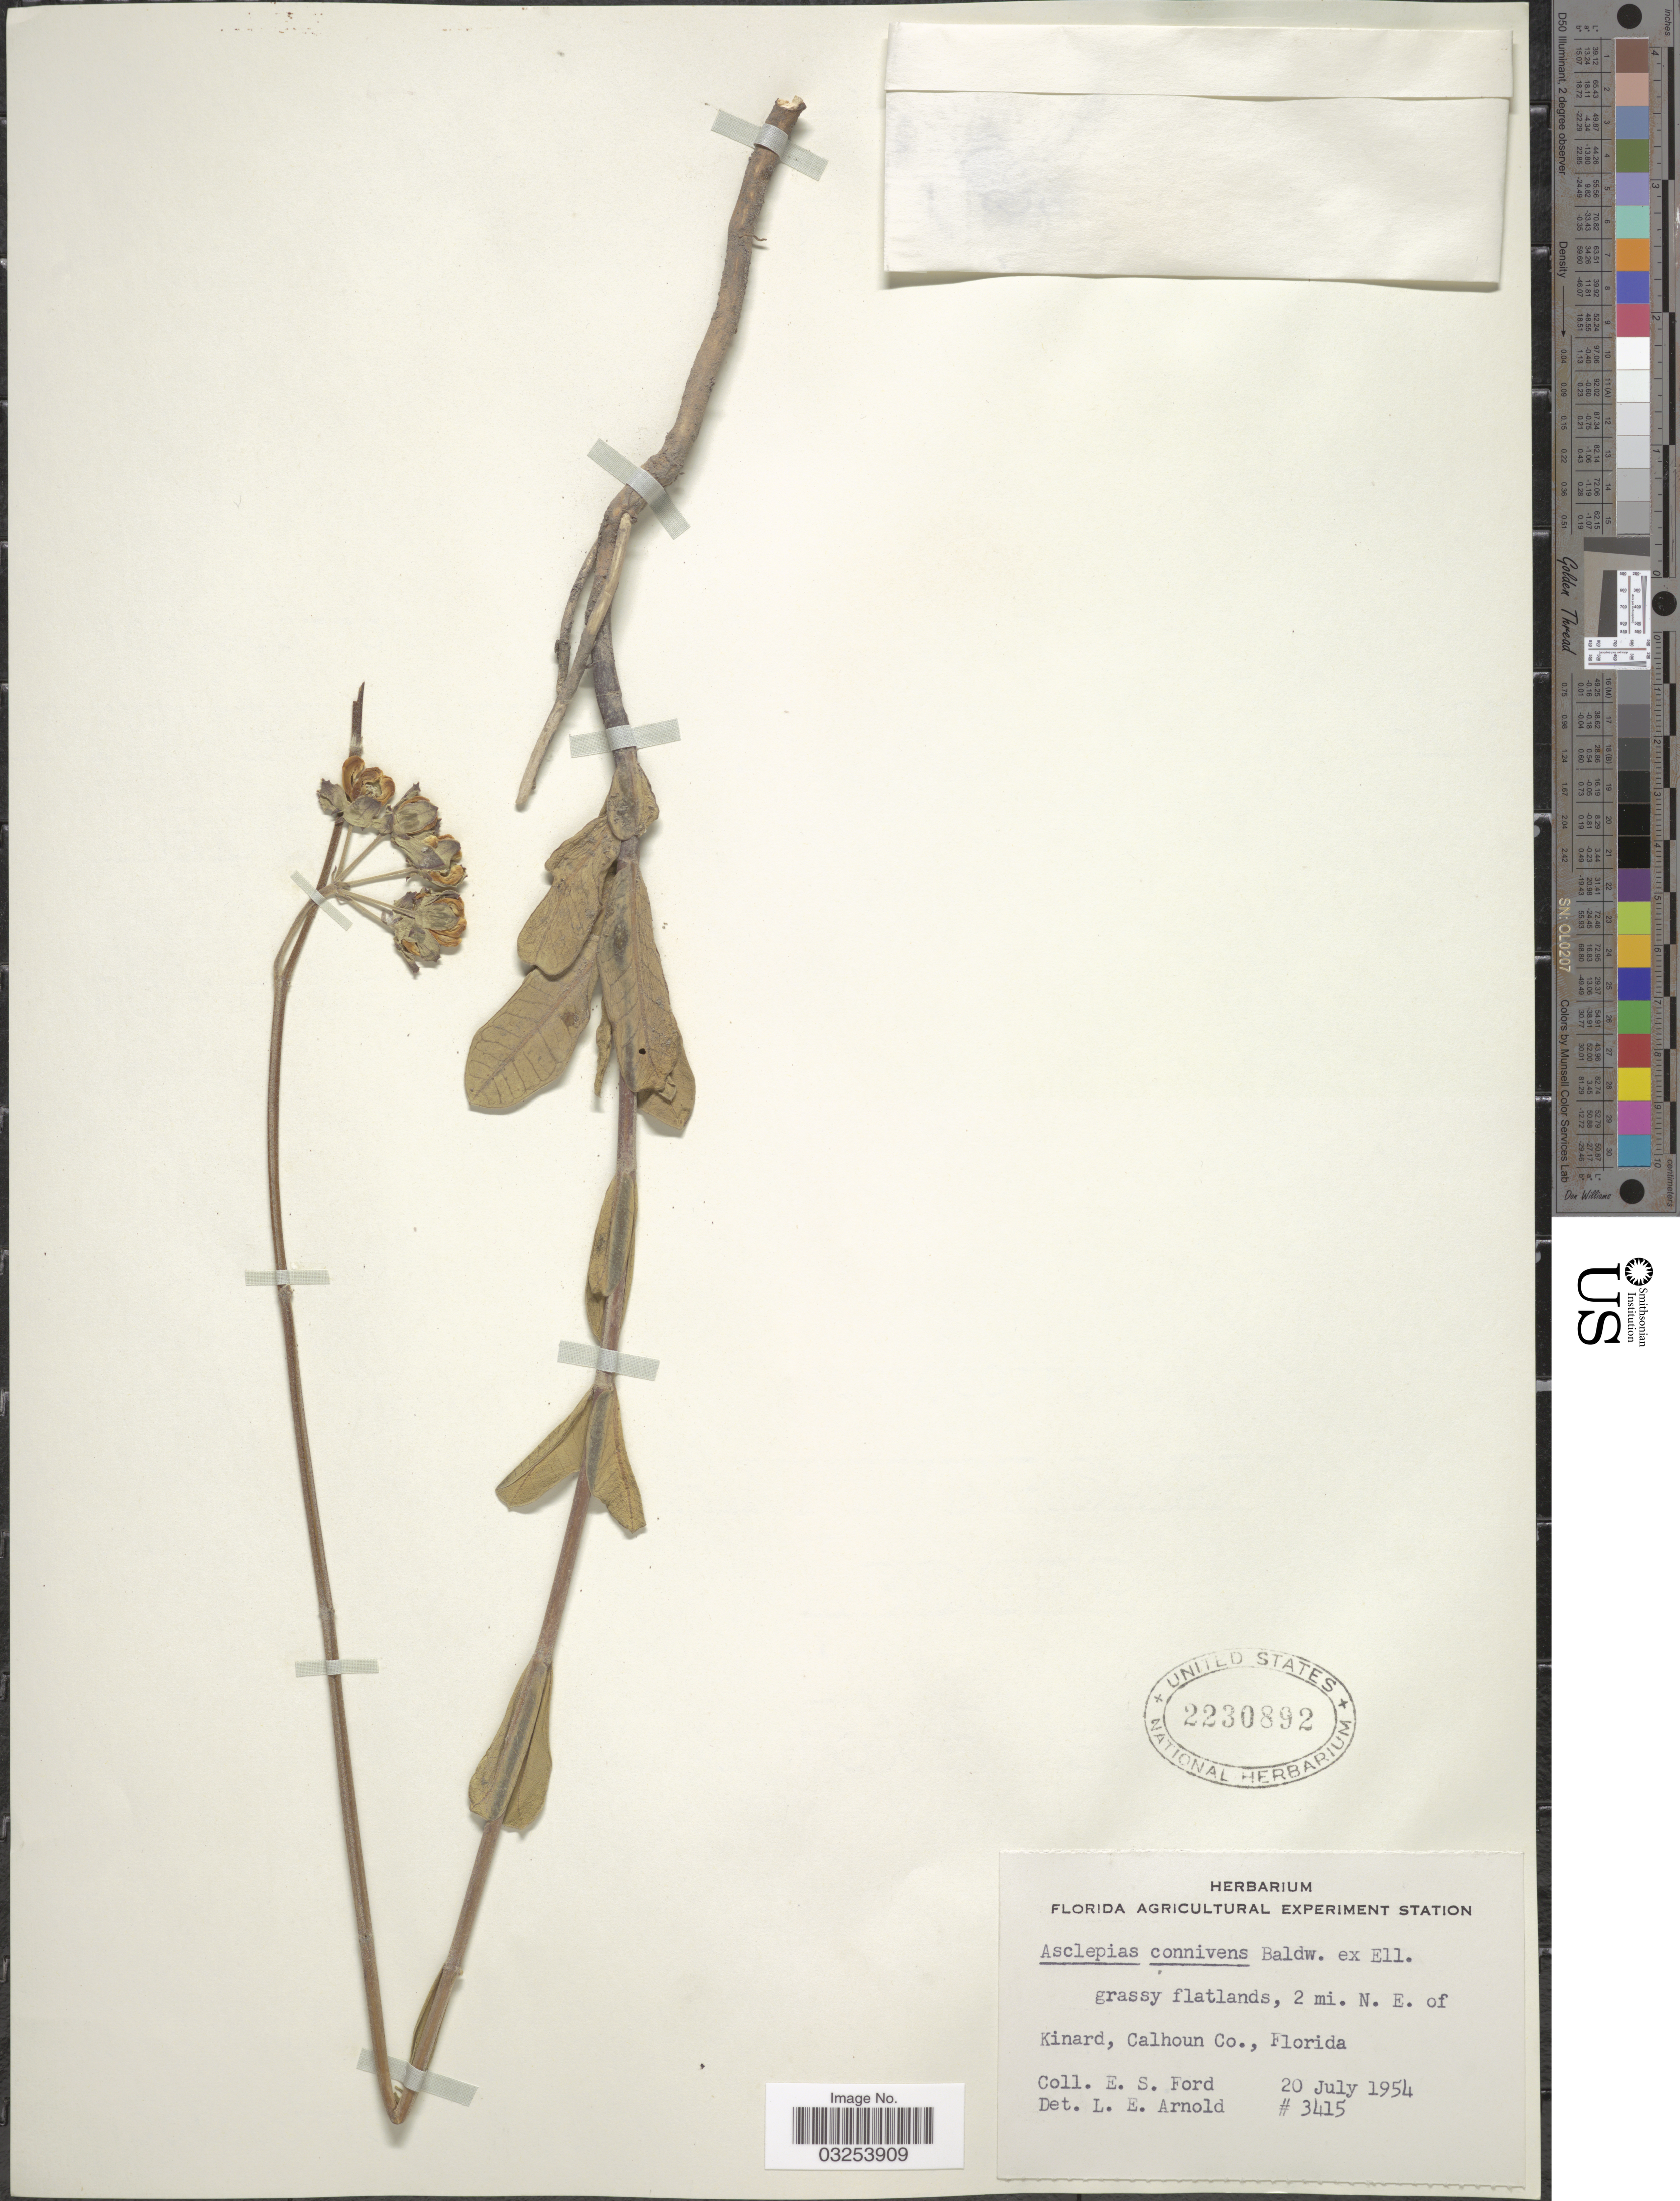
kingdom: Plantae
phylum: Tracheophyta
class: Magnoliopsida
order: Gentianales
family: Apocynaceae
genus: Asclepias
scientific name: Asclepias connivens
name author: Baldwin ex Elliot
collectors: E. Ford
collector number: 3415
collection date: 1954-07-20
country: United States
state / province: Florida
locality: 2 mi. N. E. of Kinard, Calhoun Co.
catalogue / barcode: US 2230892